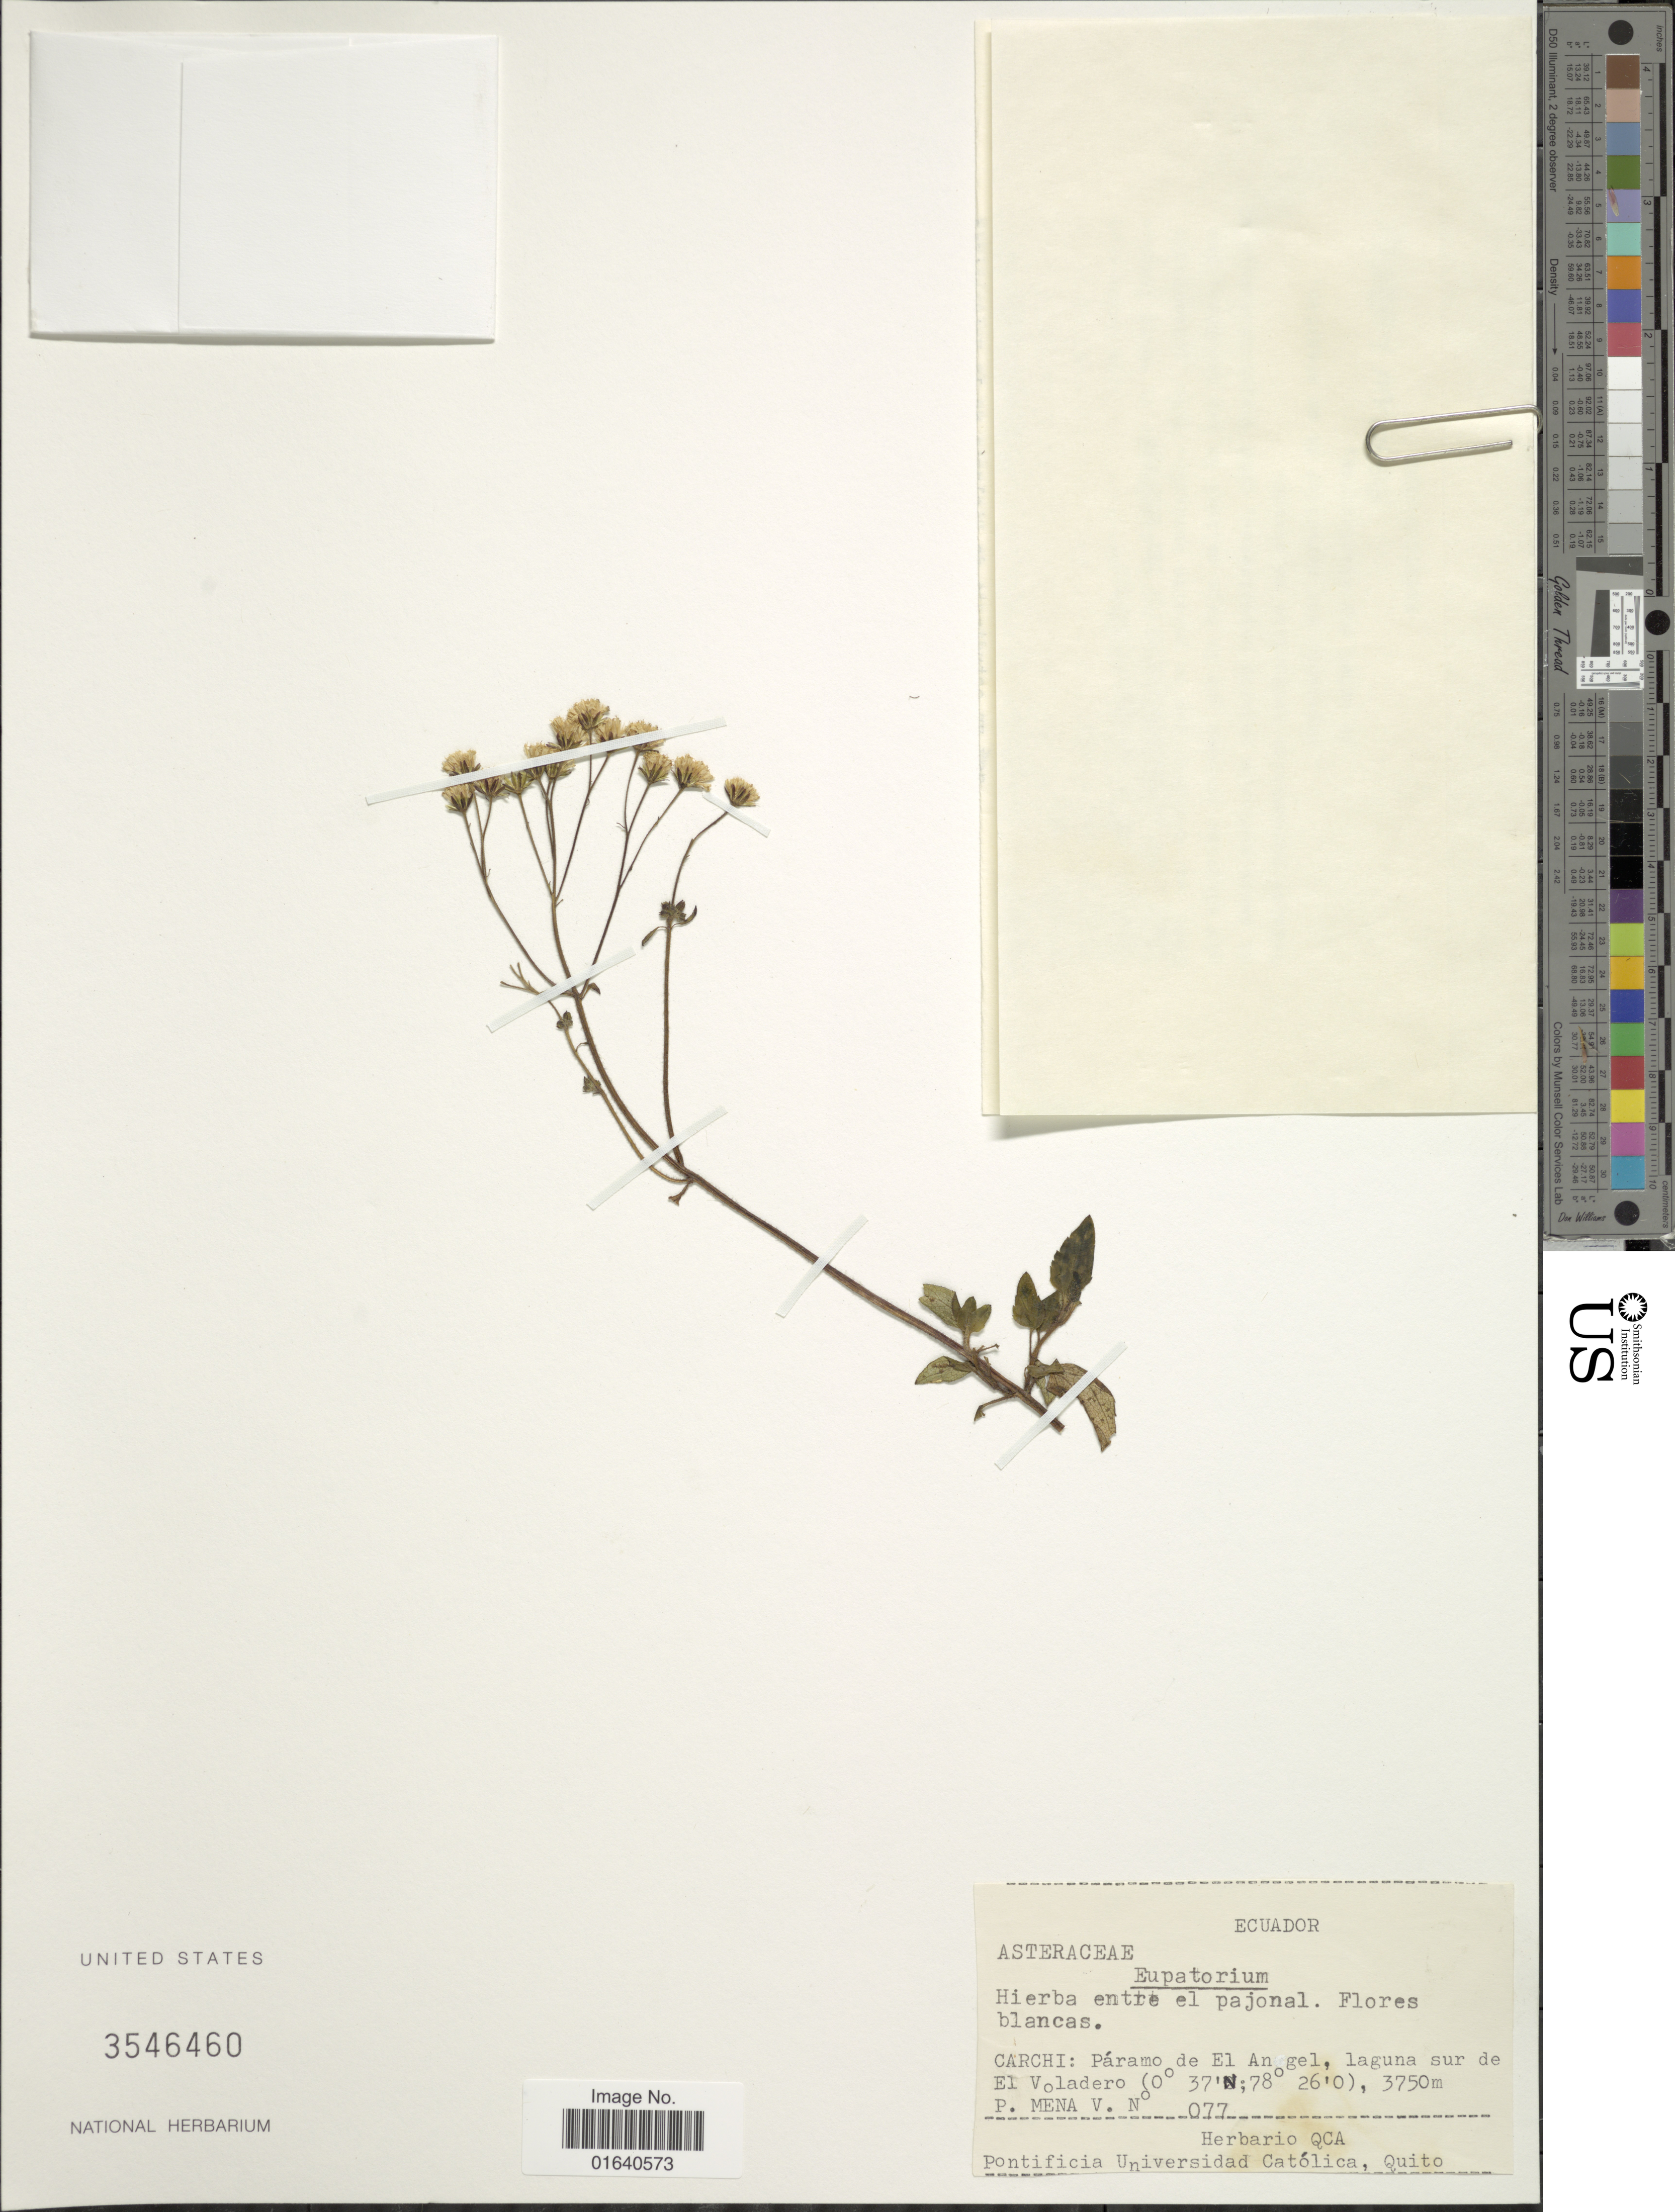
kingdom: Plantae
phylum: Tracheophyta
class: Magnoliopsida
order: Asterales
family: Asteraceae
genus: Eupatorium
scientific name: Eupatorium sp.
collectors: P. Mena V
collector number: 077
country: Ecuador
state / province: Carchi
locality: Páramo de El Angel, laguna sur de El Voladero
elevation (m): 3750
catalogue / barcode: US 3546460